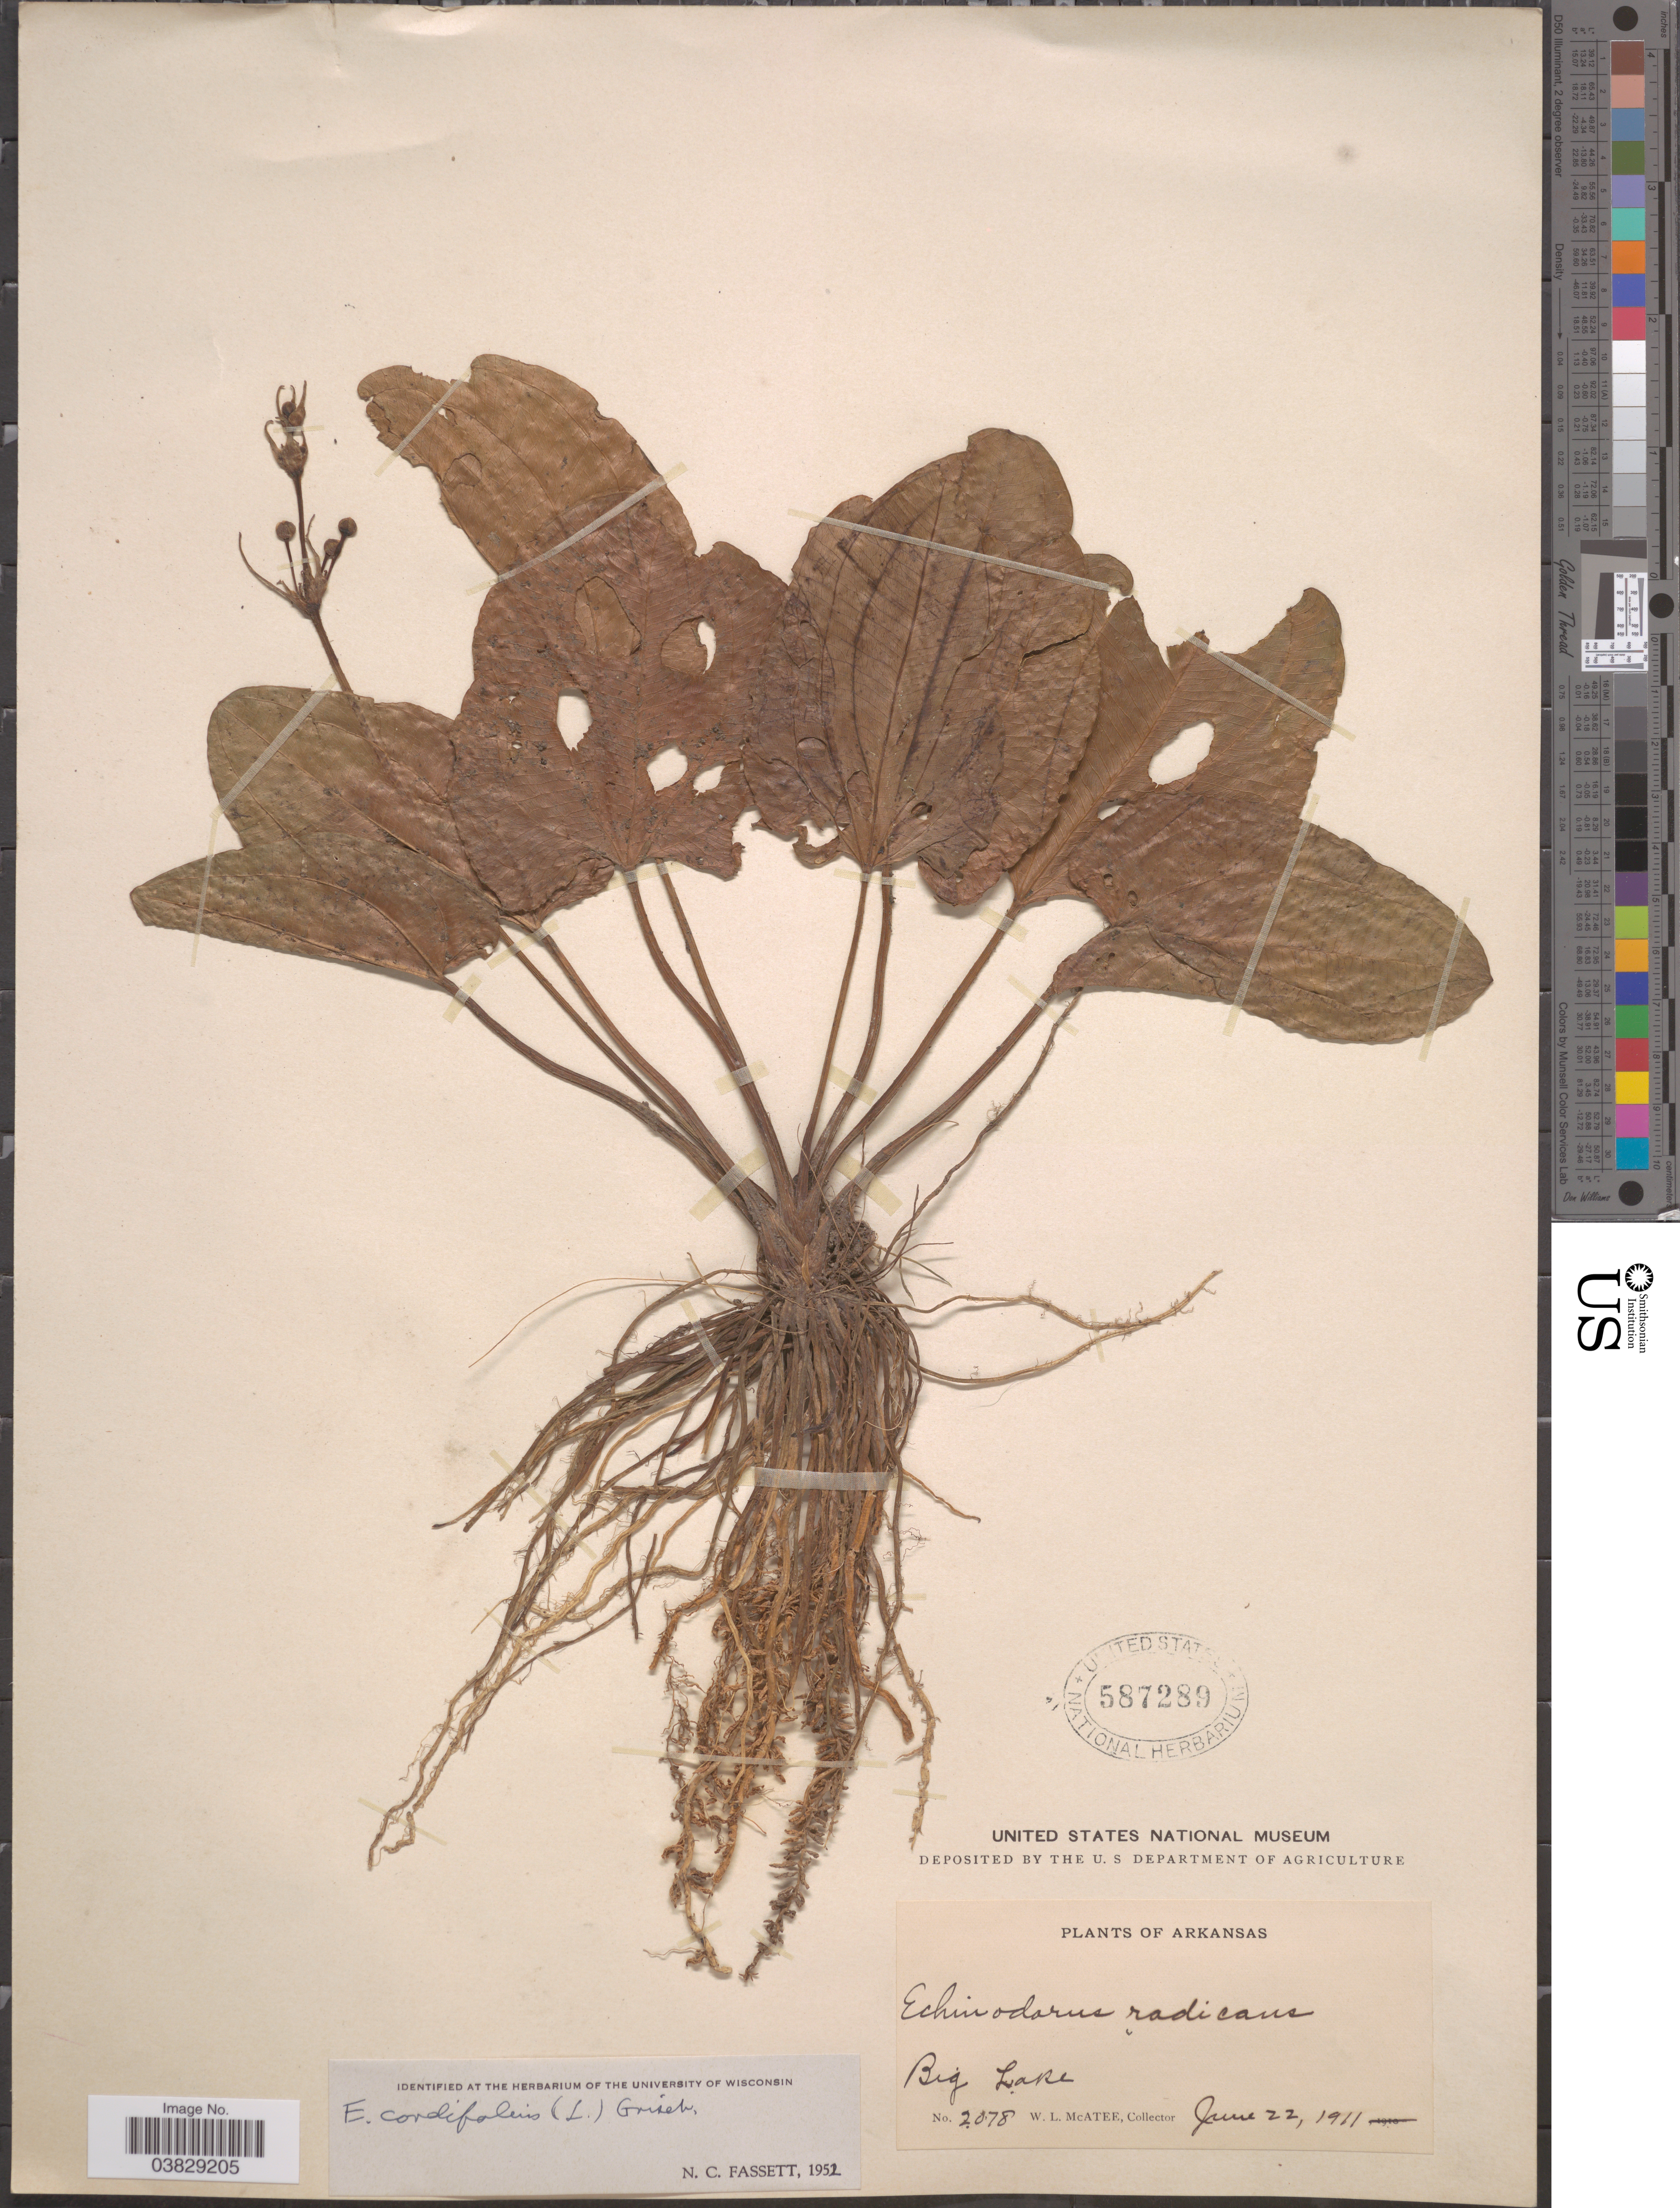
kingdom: Plantae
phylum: Tracheophyta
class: Liliopsida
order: Alismatales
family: Alismataceae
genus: Echinodorus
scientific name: Echinodorus cordifolius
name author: (L.) Griseb.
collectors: W. McAtee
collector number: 2078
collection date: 1911-06-22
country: United States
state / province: Arkansas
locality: Big Lake.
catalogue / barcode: US 587289